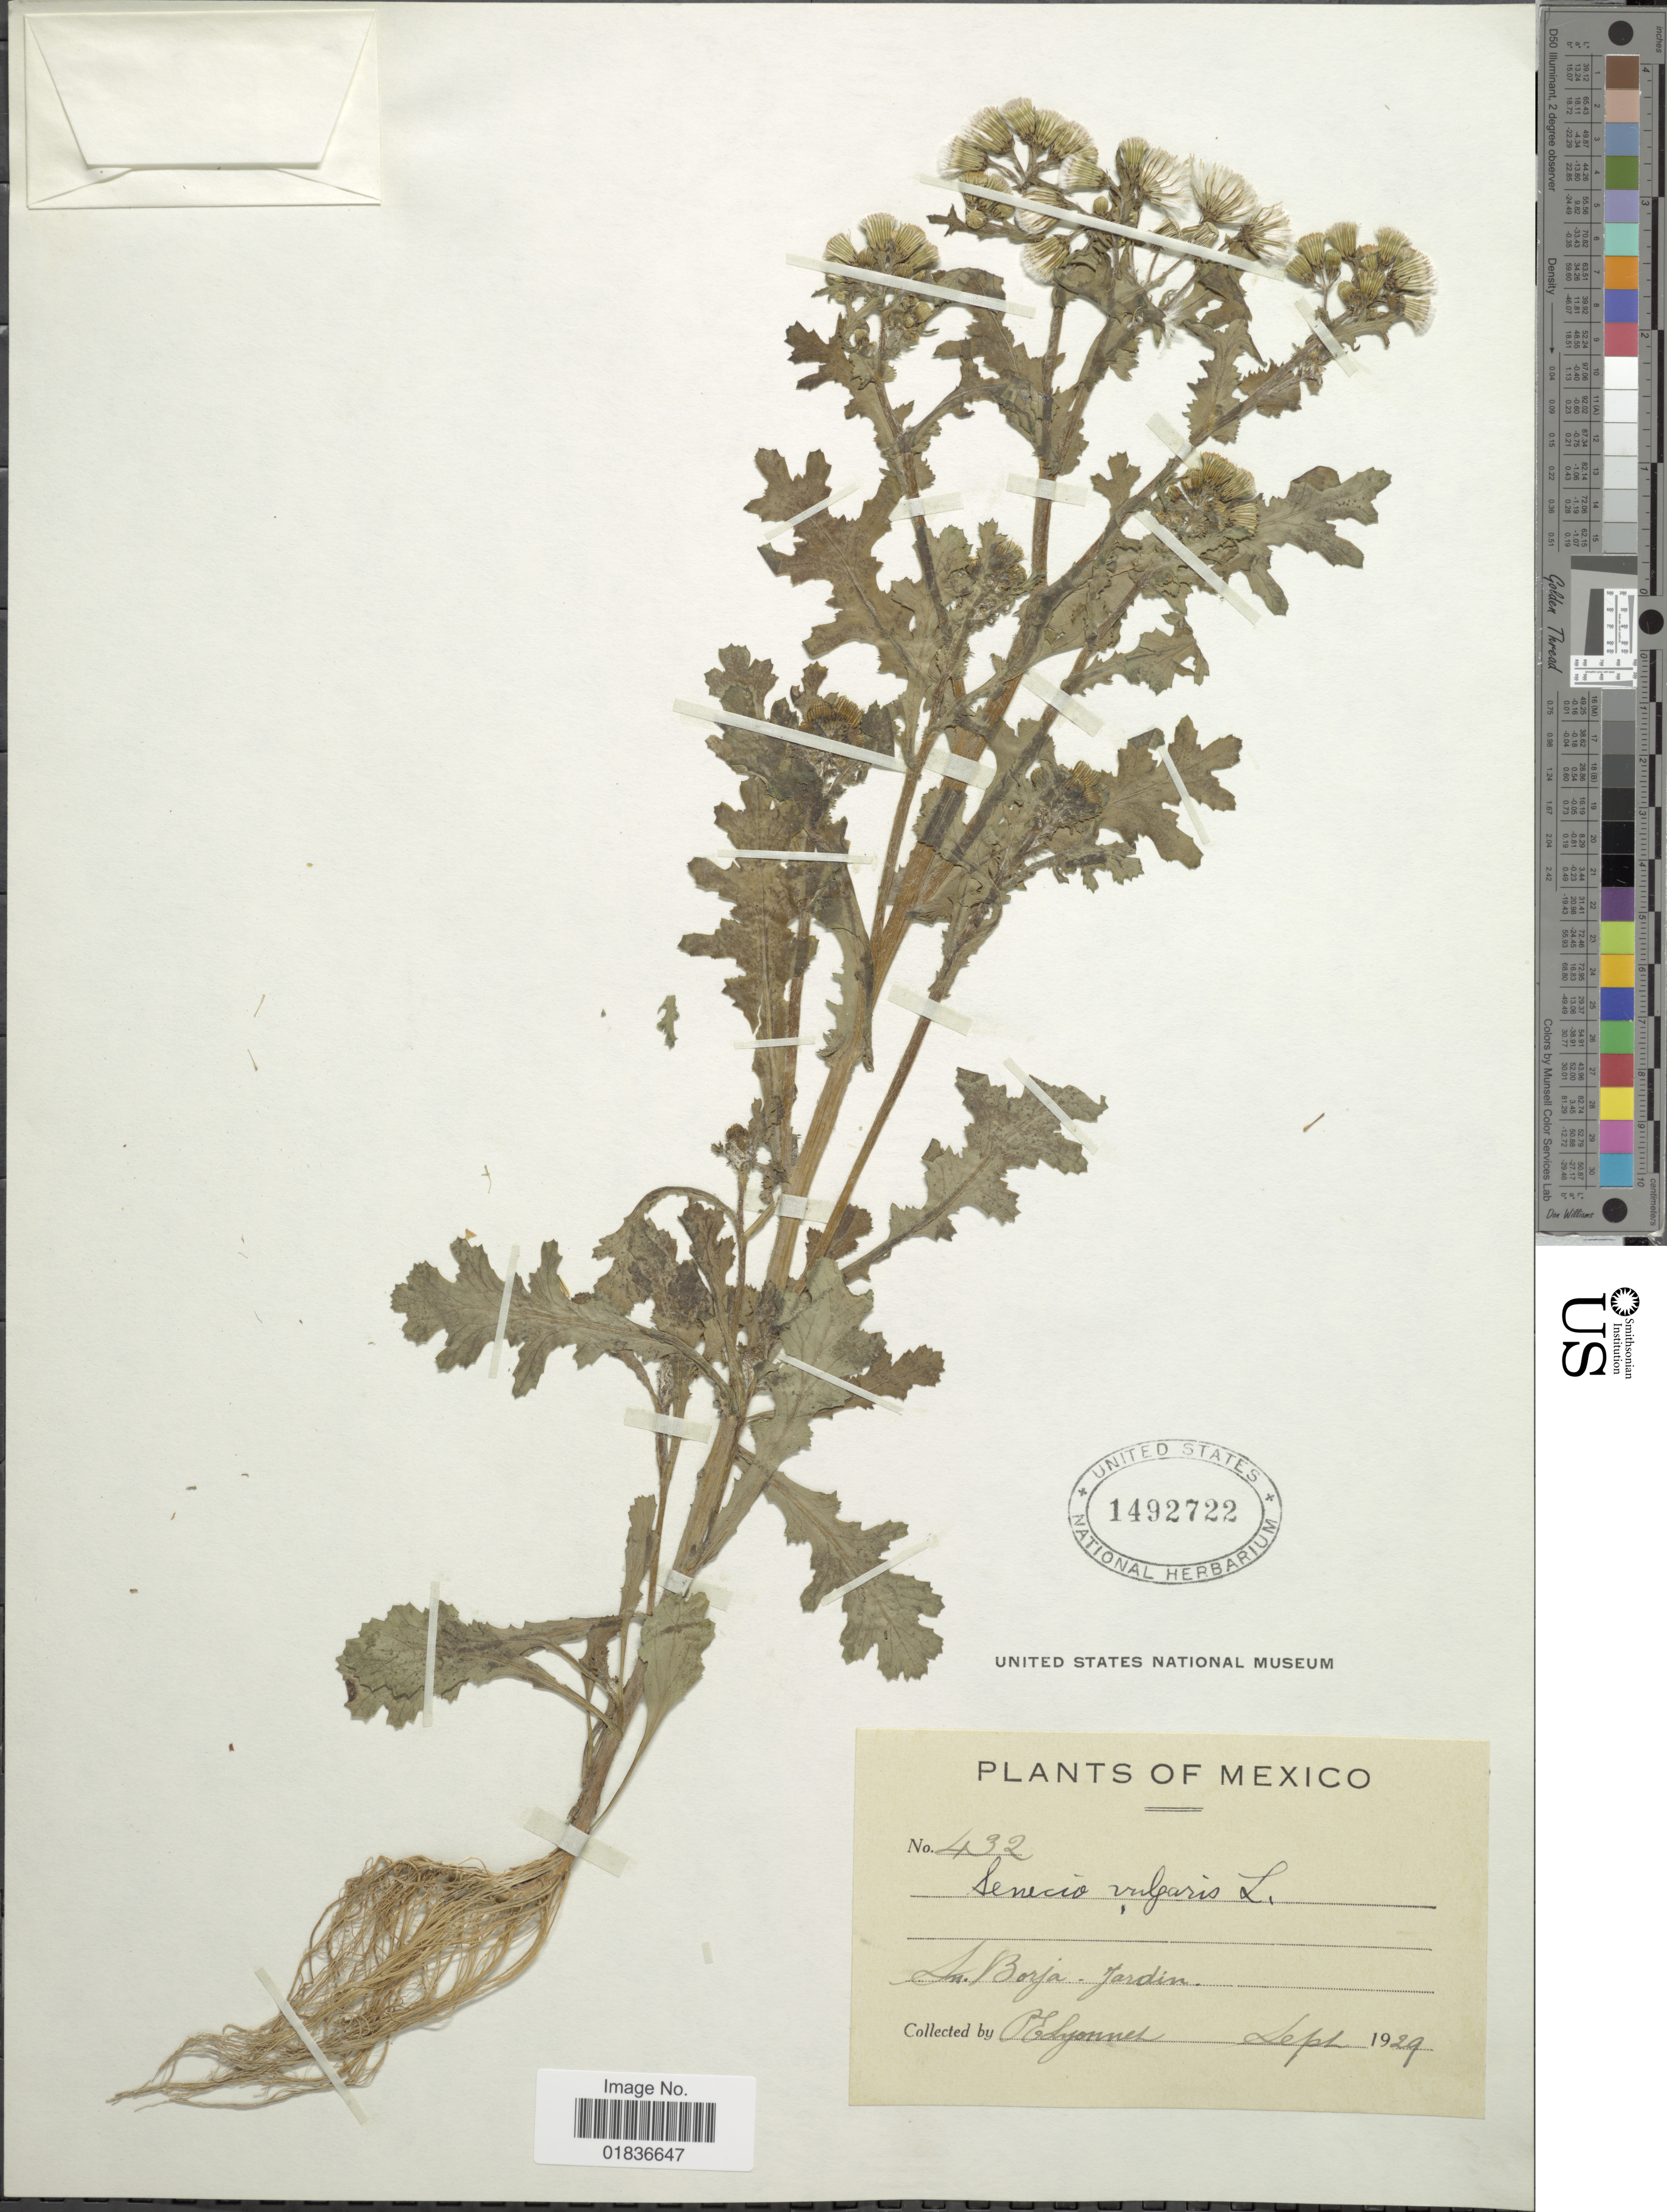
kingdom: Plantae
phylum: Tracheophyta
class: Magnoliopsida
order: Asterales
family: Asteraceae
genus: Senecio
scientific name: Senecio vulgaris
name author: L.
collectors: P. Lyonnet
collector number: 432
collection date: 1929-09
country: Mexico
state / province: México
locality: México. Sn. Borja -Jardin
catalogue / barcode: US 1492722